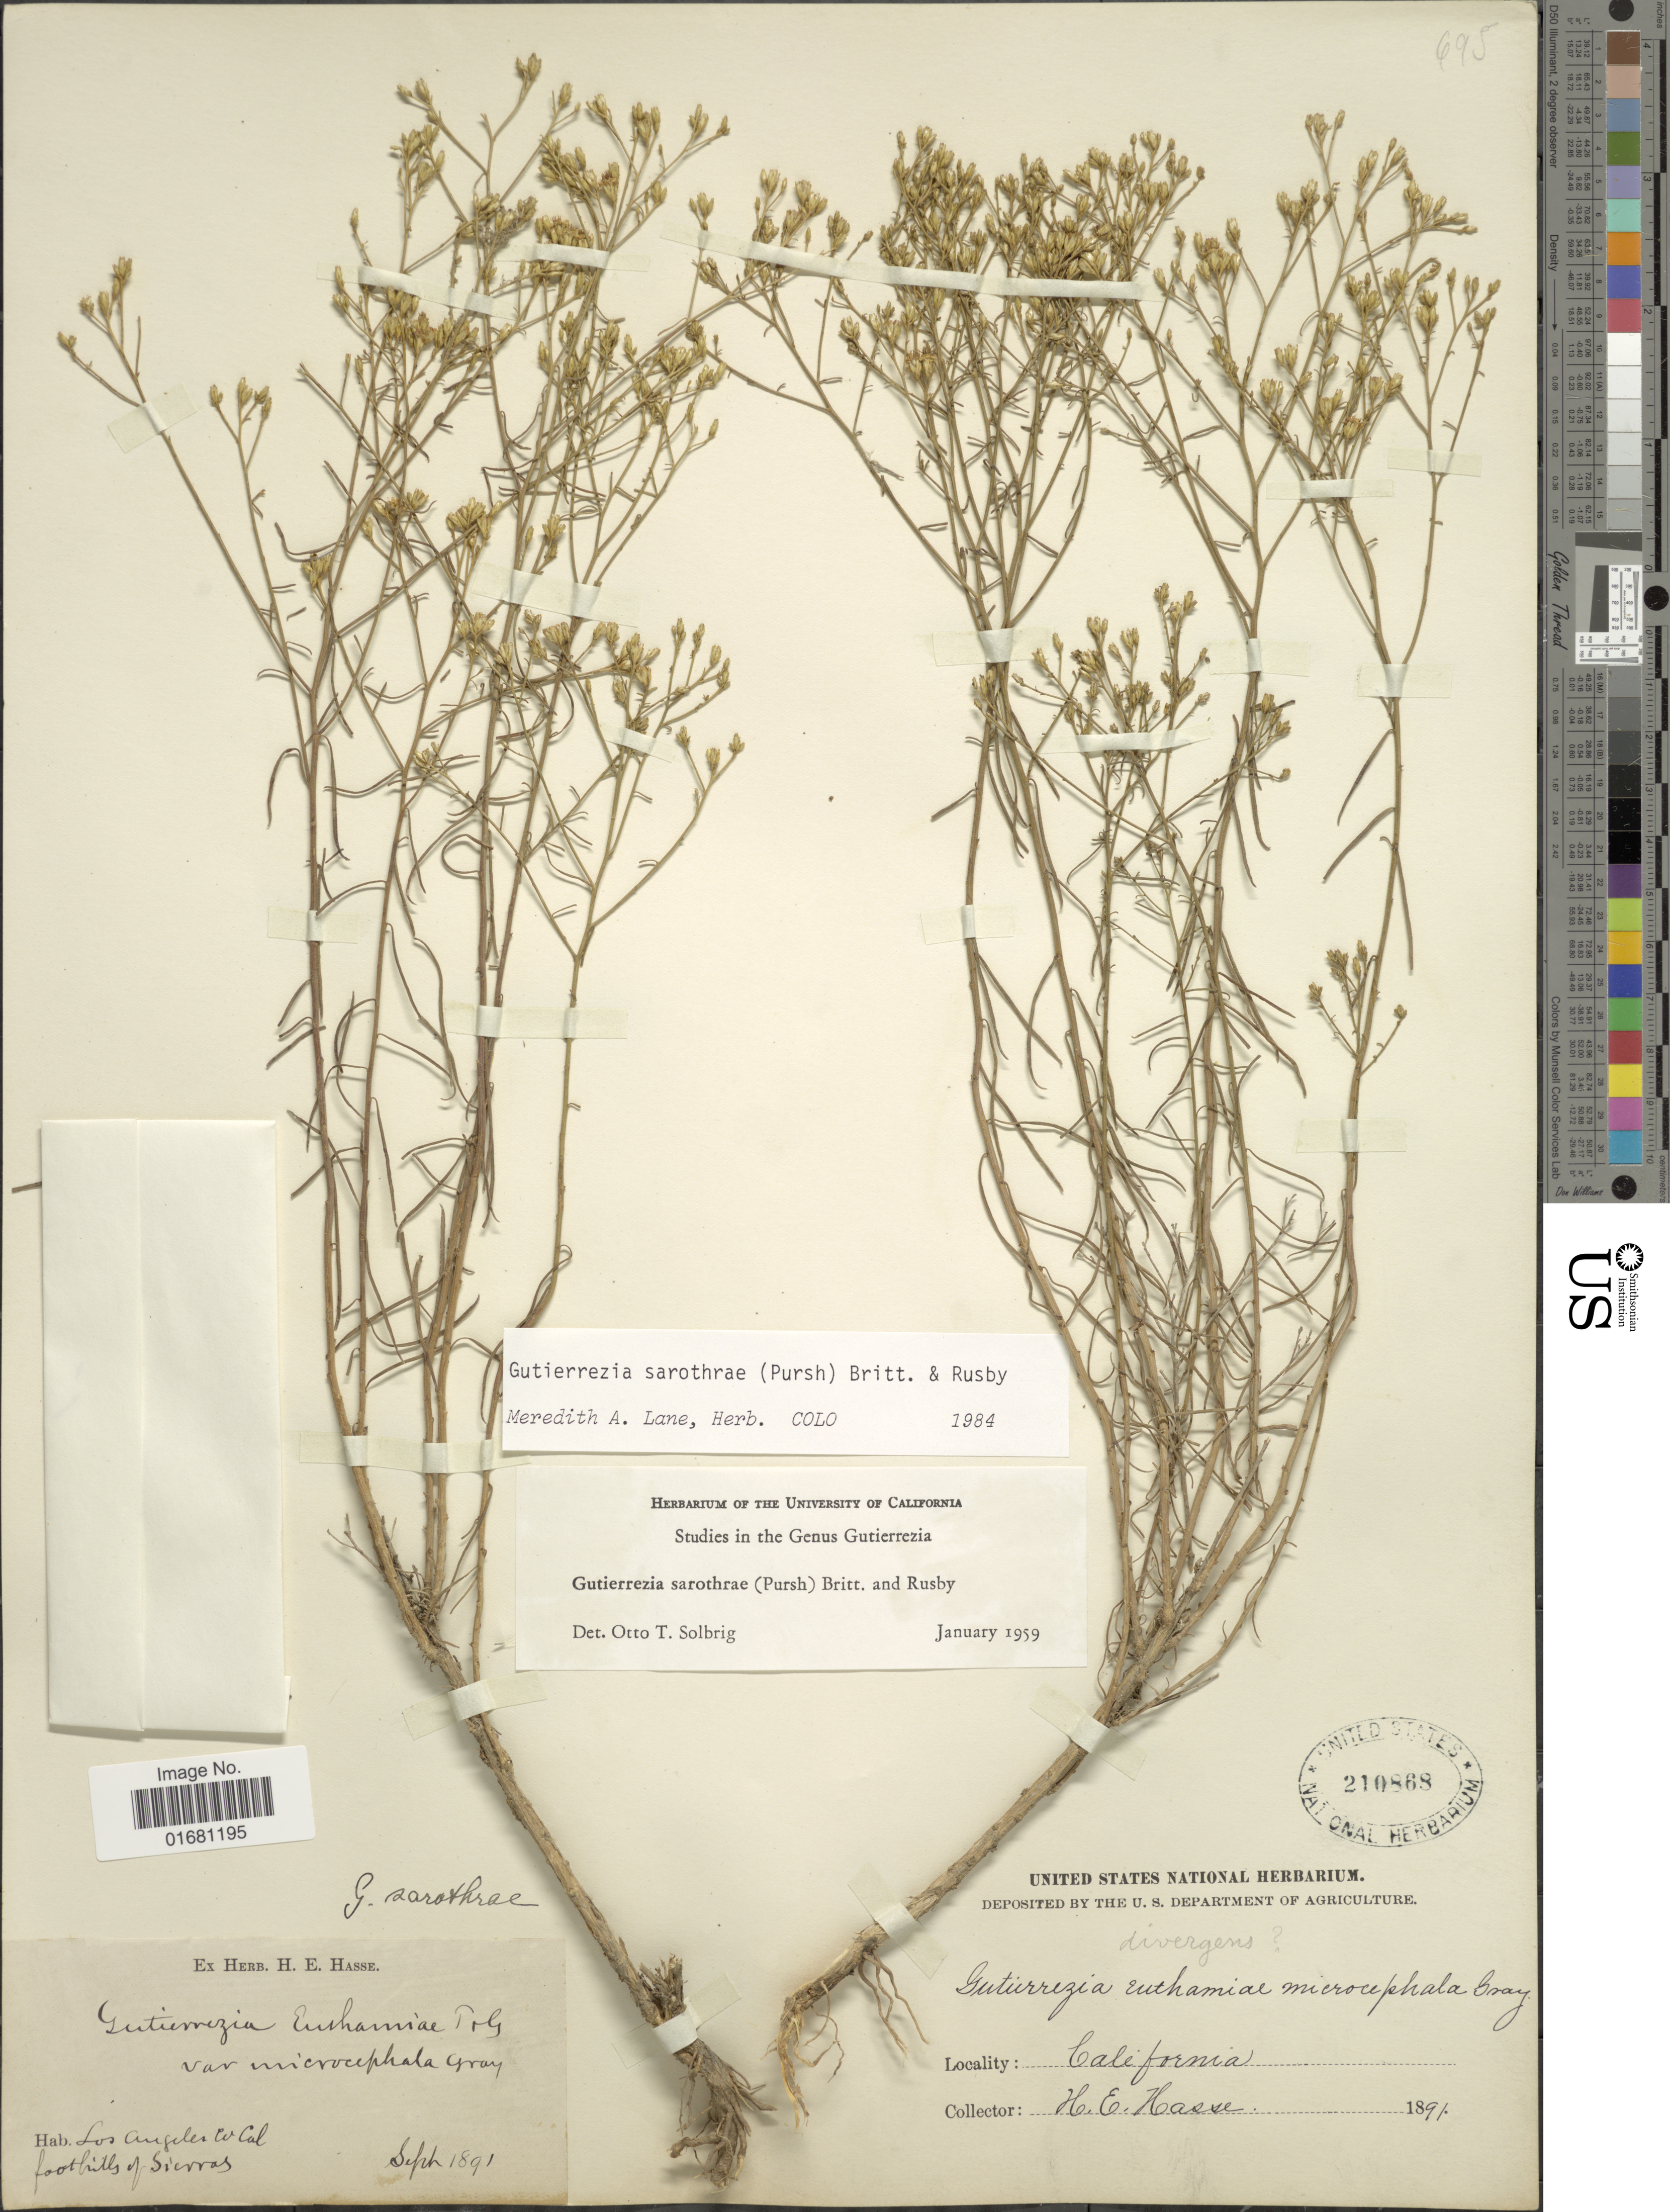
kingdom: Plantae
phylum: Tracheophyta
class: Magnoliopsida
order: Asterales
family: Asteraceae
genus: Gutierrezia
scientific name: Gutierrezia sarothrae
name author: (Pursh) Britton & Rusby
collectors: H. E. Hasse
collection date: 1891-09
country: United States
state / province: California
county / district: Los Angeles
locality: Los Angeles, W. Cal., foothills of Sierras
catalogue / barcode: US 210868